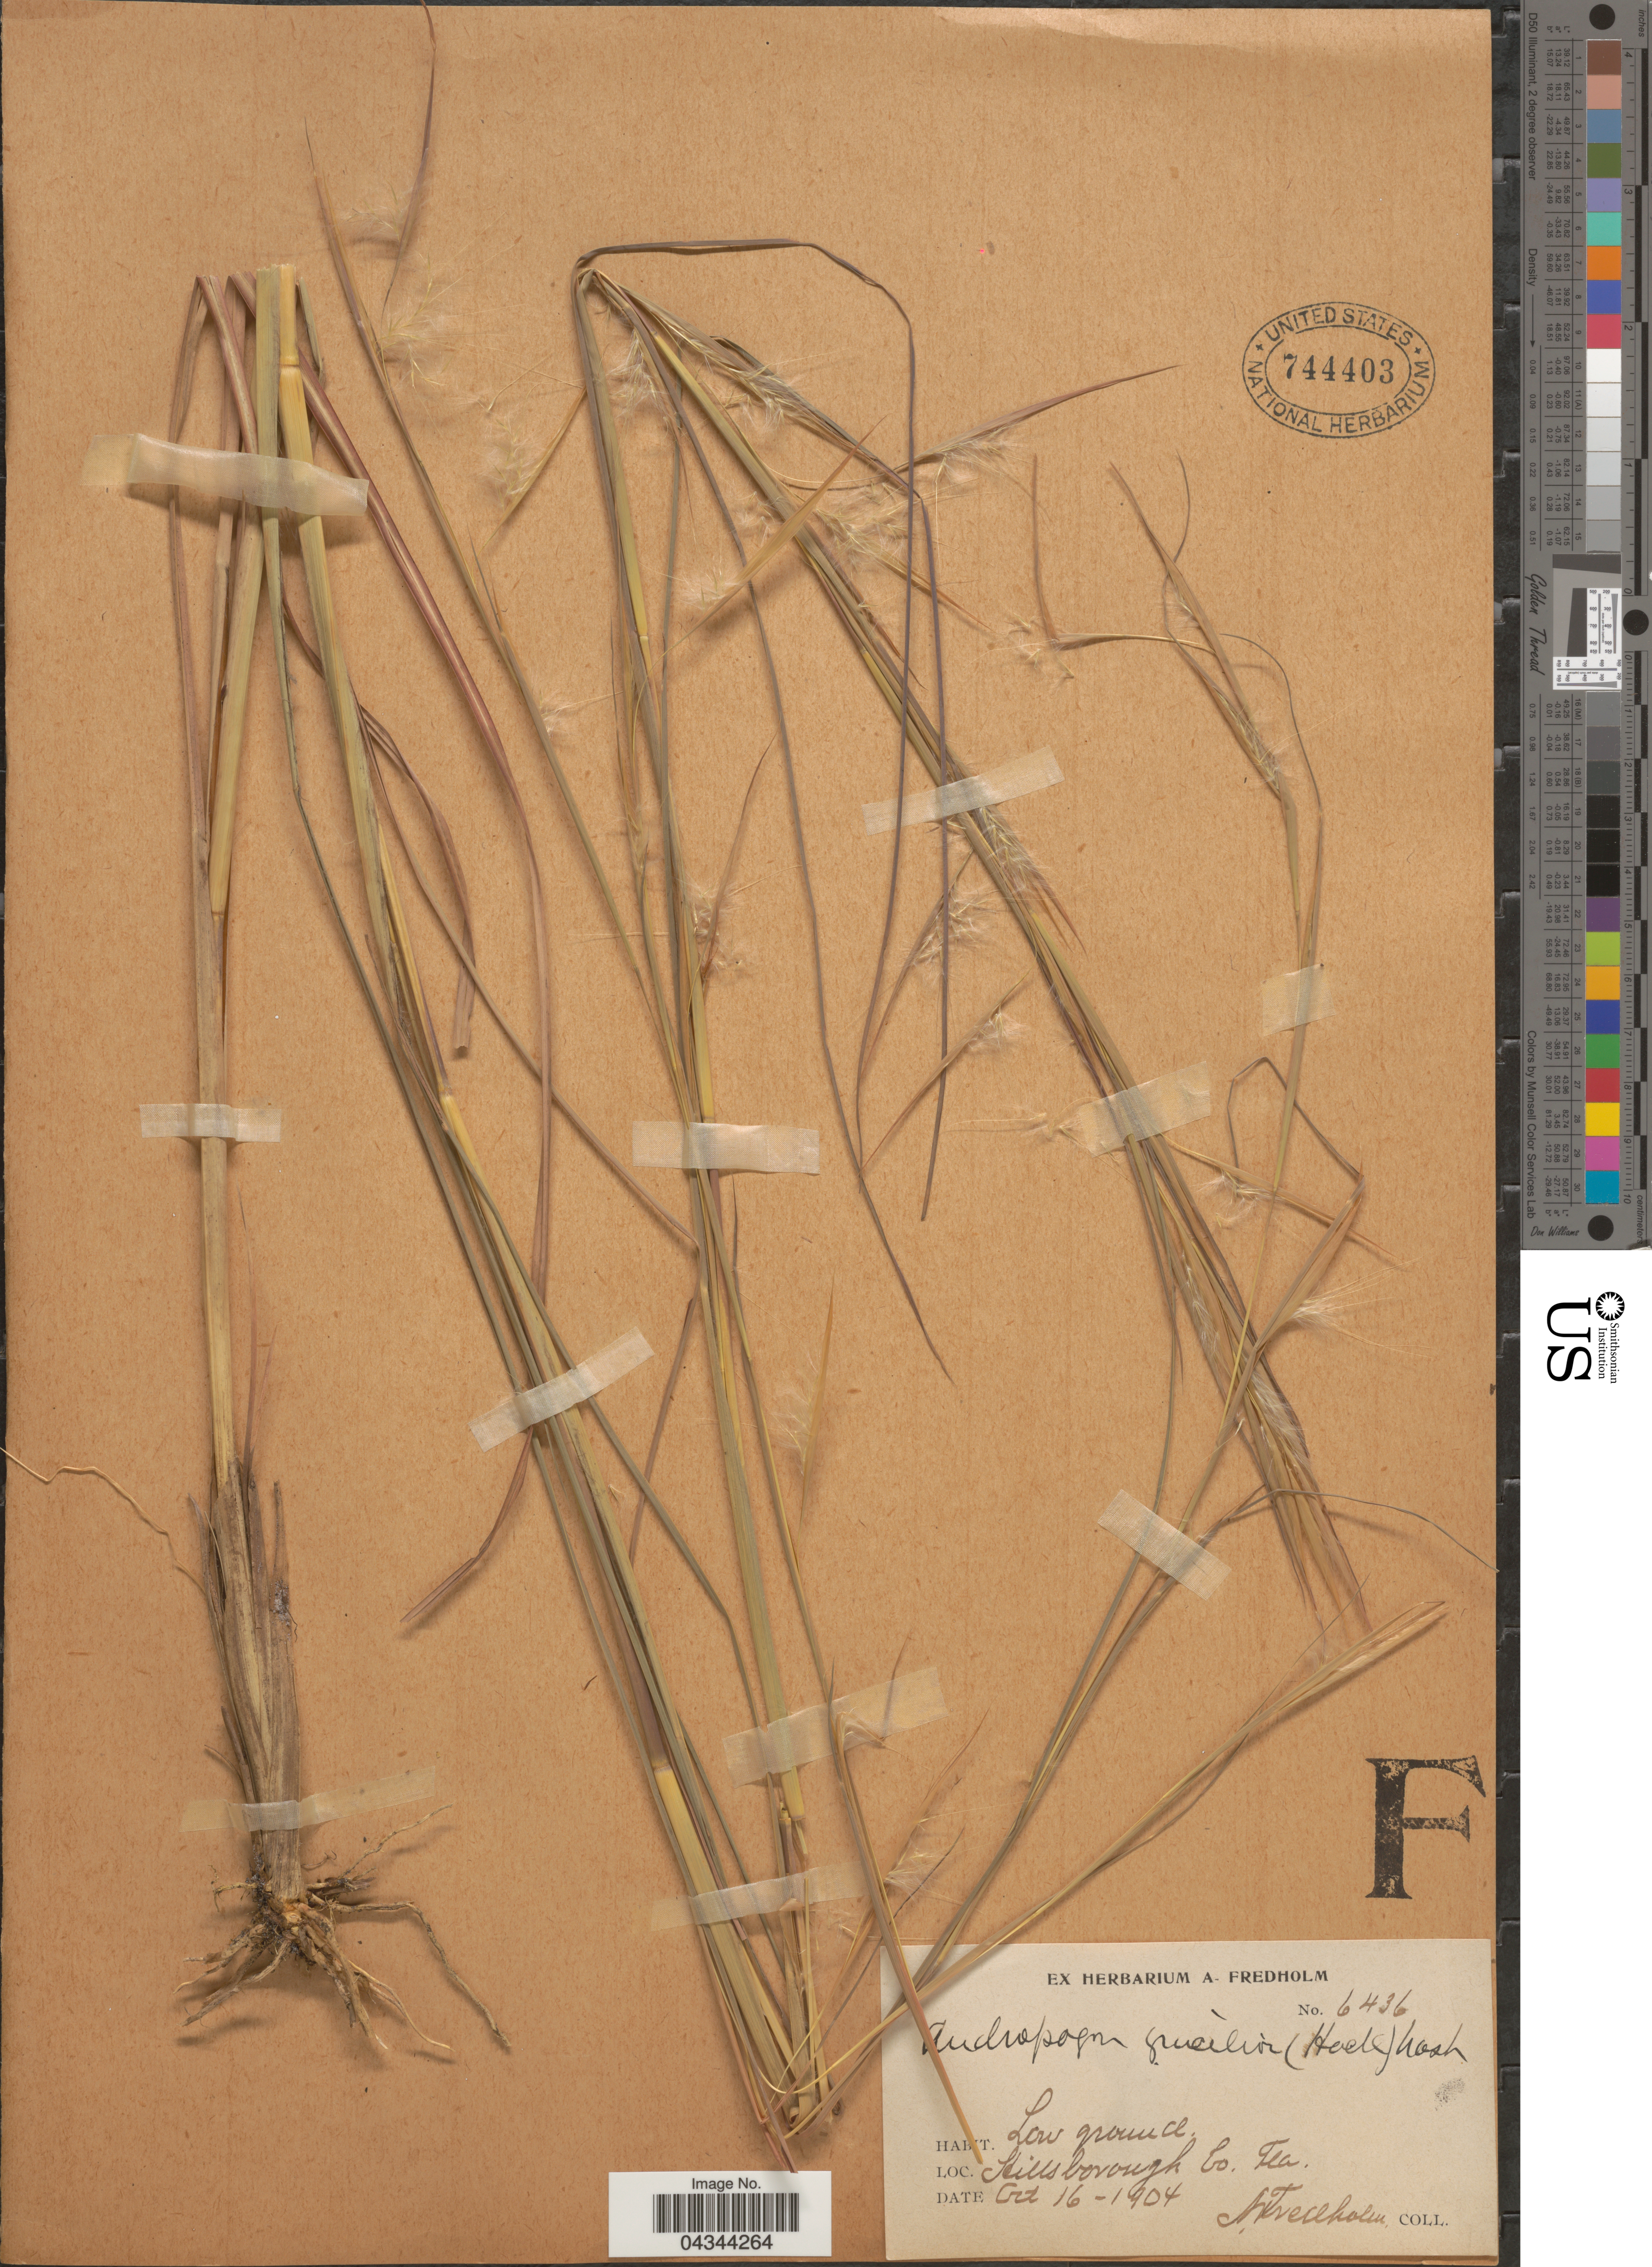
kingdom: Plantae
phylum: Tracheophyta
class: Liliopsida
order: Poales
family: Poaceae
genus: Andropogon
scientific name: Andropogon virginicus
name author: L.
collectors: A. Fredholm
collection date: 1904-10-16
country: United States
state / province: Florida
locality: Hillsborough Co.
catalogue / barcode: US 744403